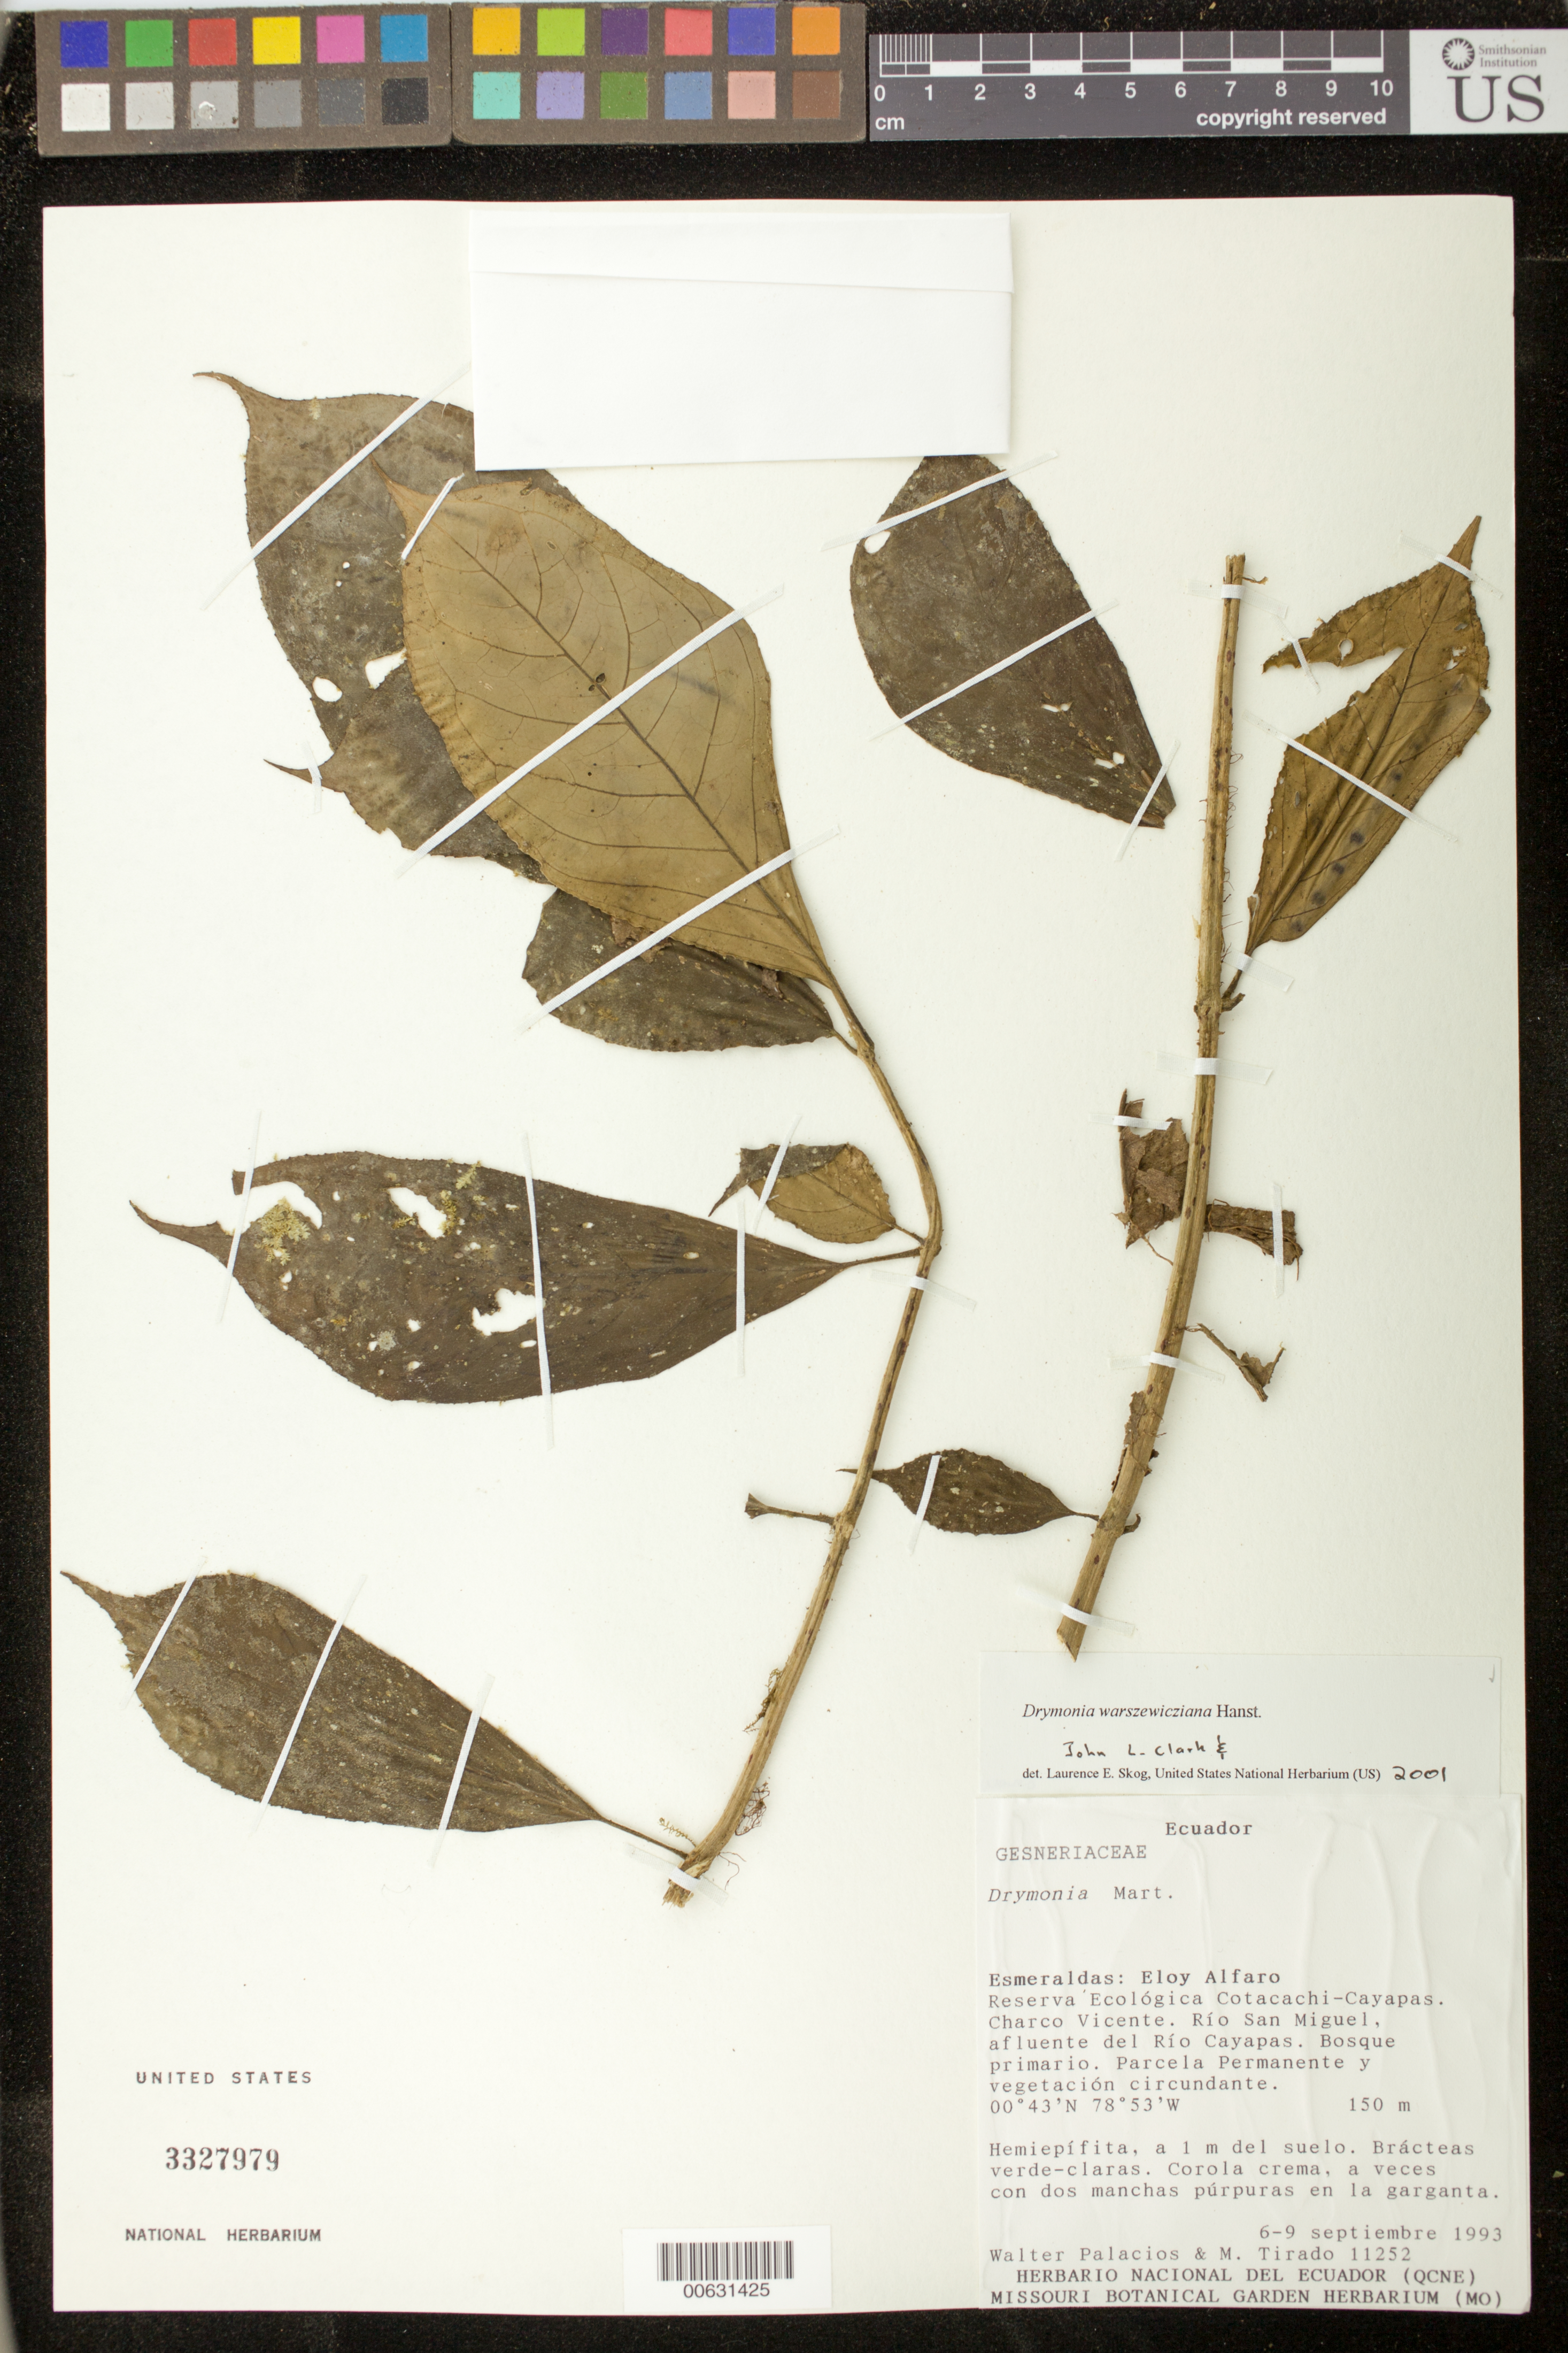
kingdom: Plantae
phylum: Tracheophyta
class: Magnoliopsida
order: Lamiales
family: Gesneriaceae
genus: Drymonia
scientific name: Drymonia warszewicziana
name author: Hanst.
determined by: Clark, J. L.; Skog, Laurence E.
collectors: W. Palacios & M. Tirado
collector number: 11252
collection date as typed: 6-9 Sep 1993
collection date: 1993-09-06/1993-09-09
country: Ecuador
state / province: Esmeraldas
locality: Eloy Alfaro: Reserva Ecológica Cotocachi-Cayapas, Charco Vicente, Río San Miguel, afluente del Río Cayapas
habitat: Bosque primario; Parcela Permanente y vegetación circundante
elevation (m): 150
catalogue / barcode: US 3327979